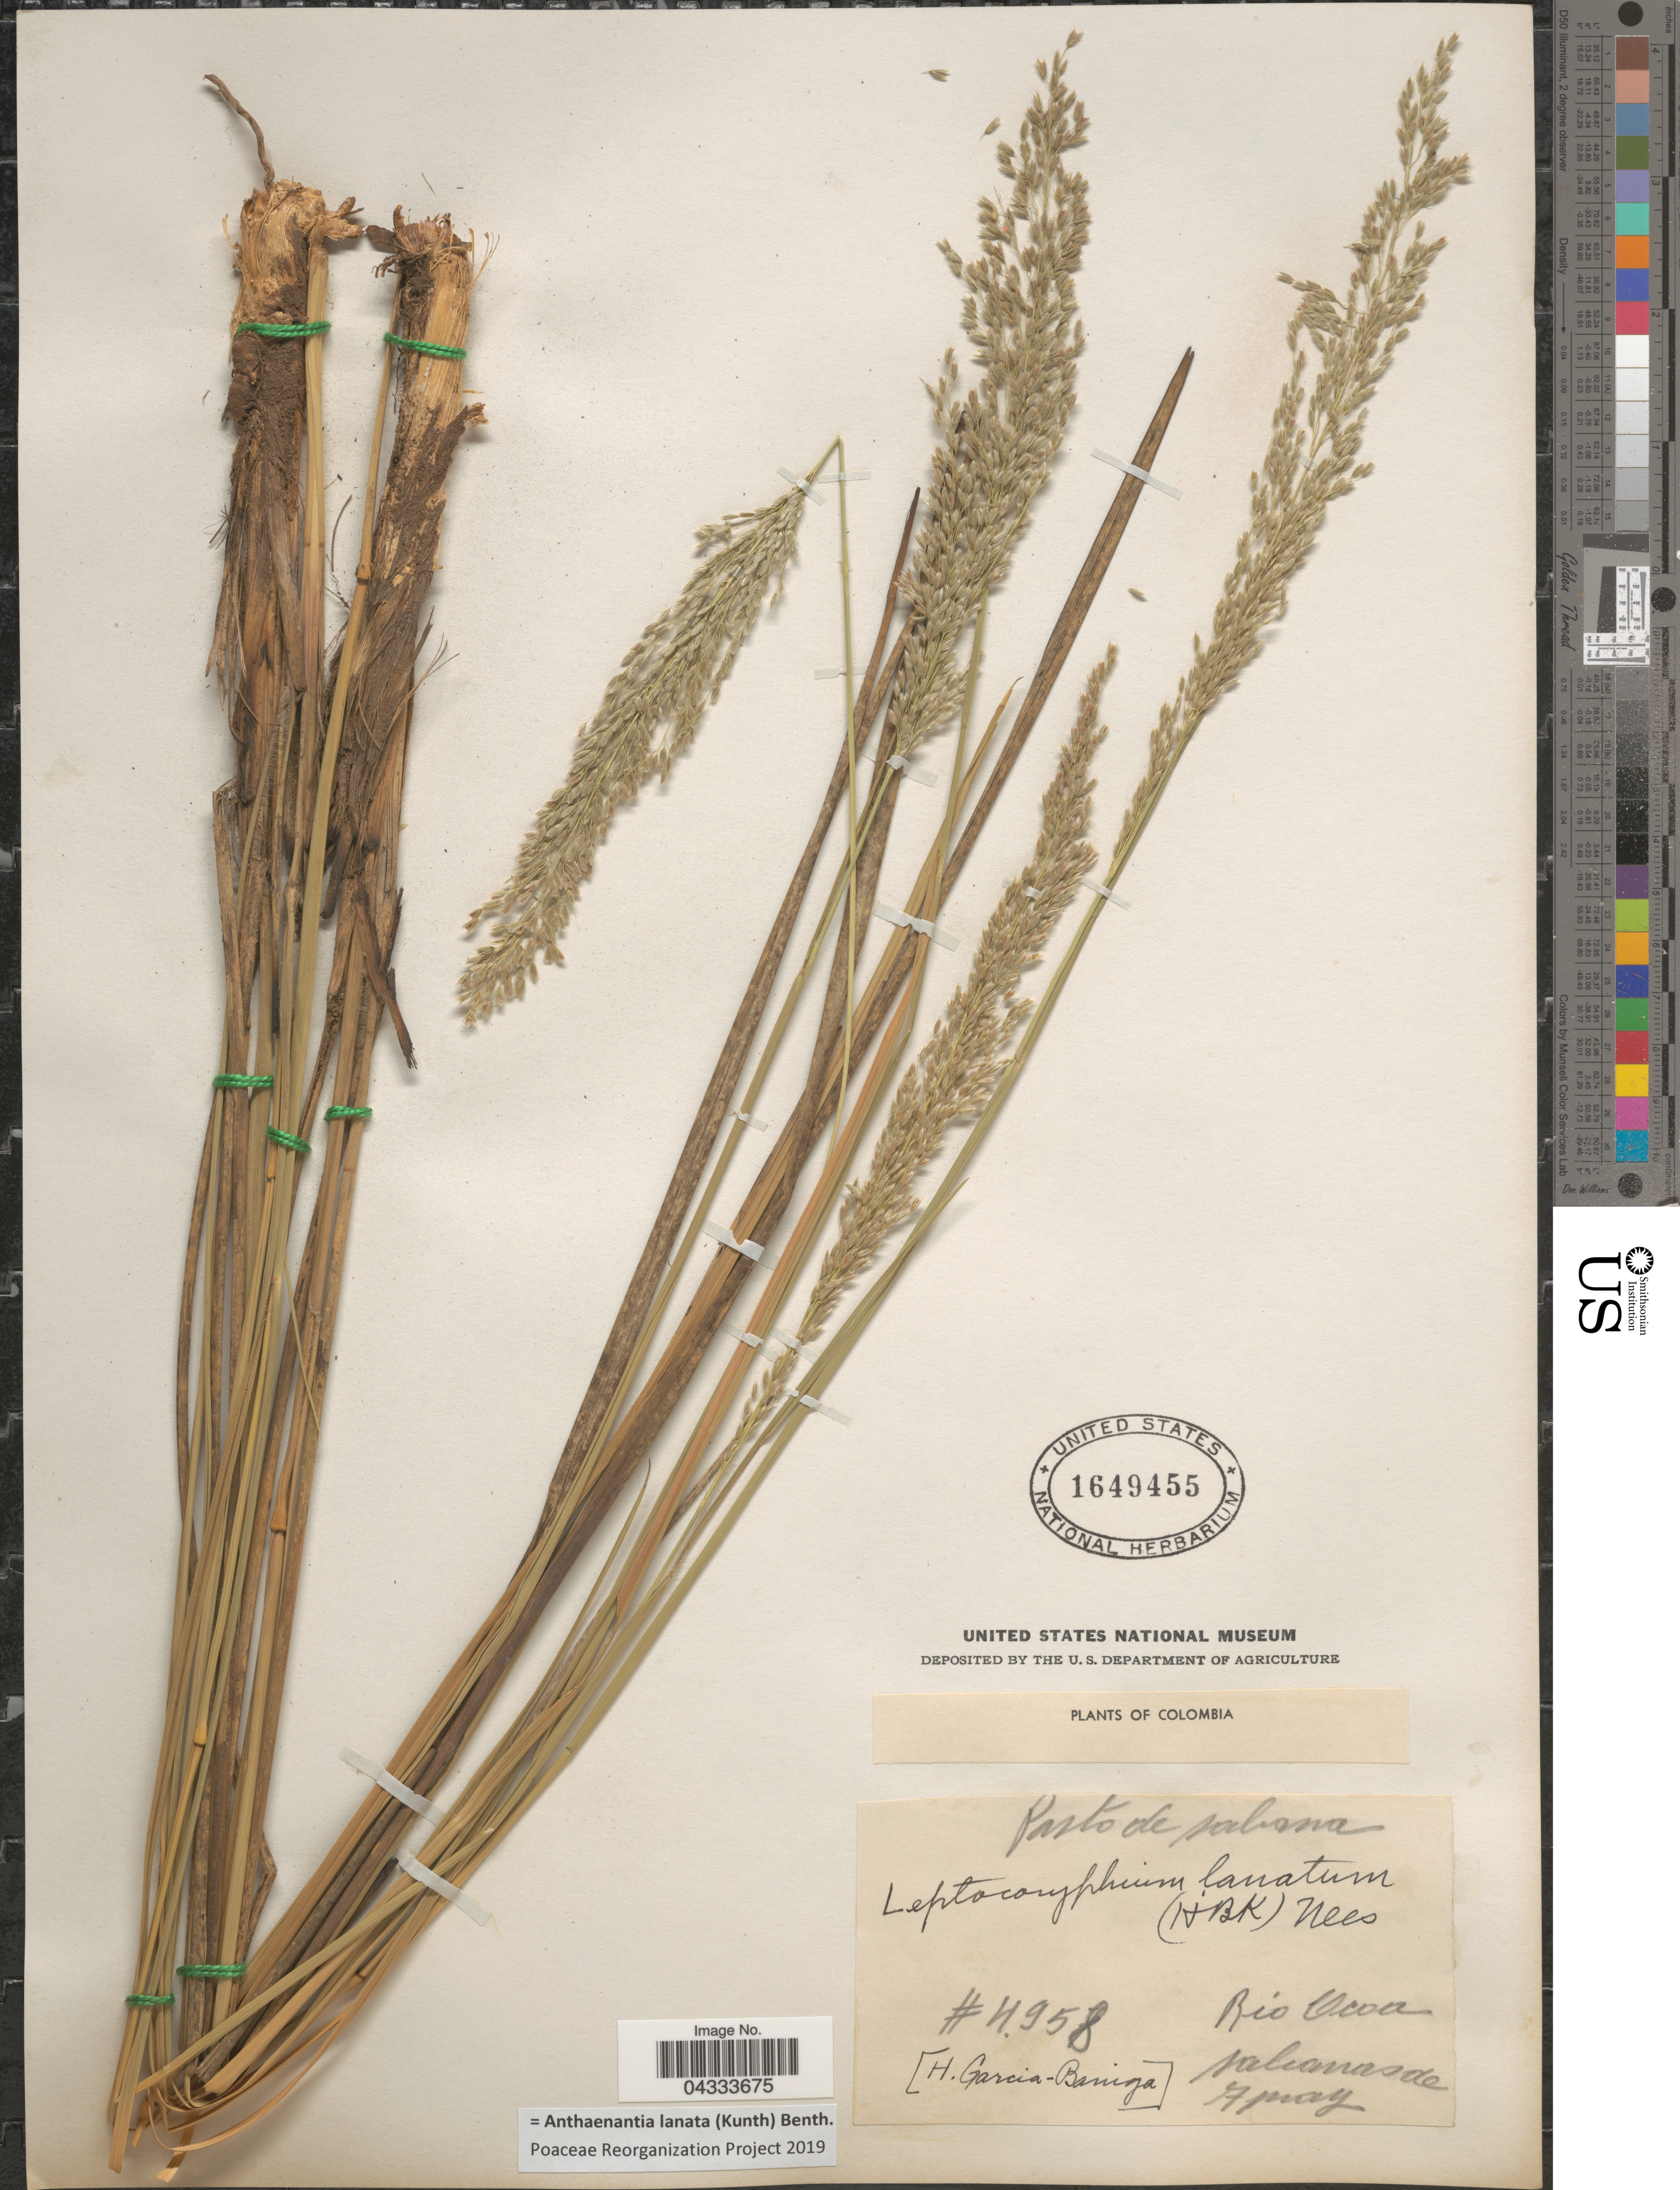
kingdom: Plantae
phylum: Tracheophyta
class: Liliopsida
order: Poales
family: Poaceae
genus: Anthaenantia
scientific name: Anthaenantia lanata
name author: (Kunth) Benth.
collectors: H. García Barriga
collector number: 4958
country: Colombia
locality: Pasto de sabana. Rio Ocoa.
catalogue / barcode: US 1649455